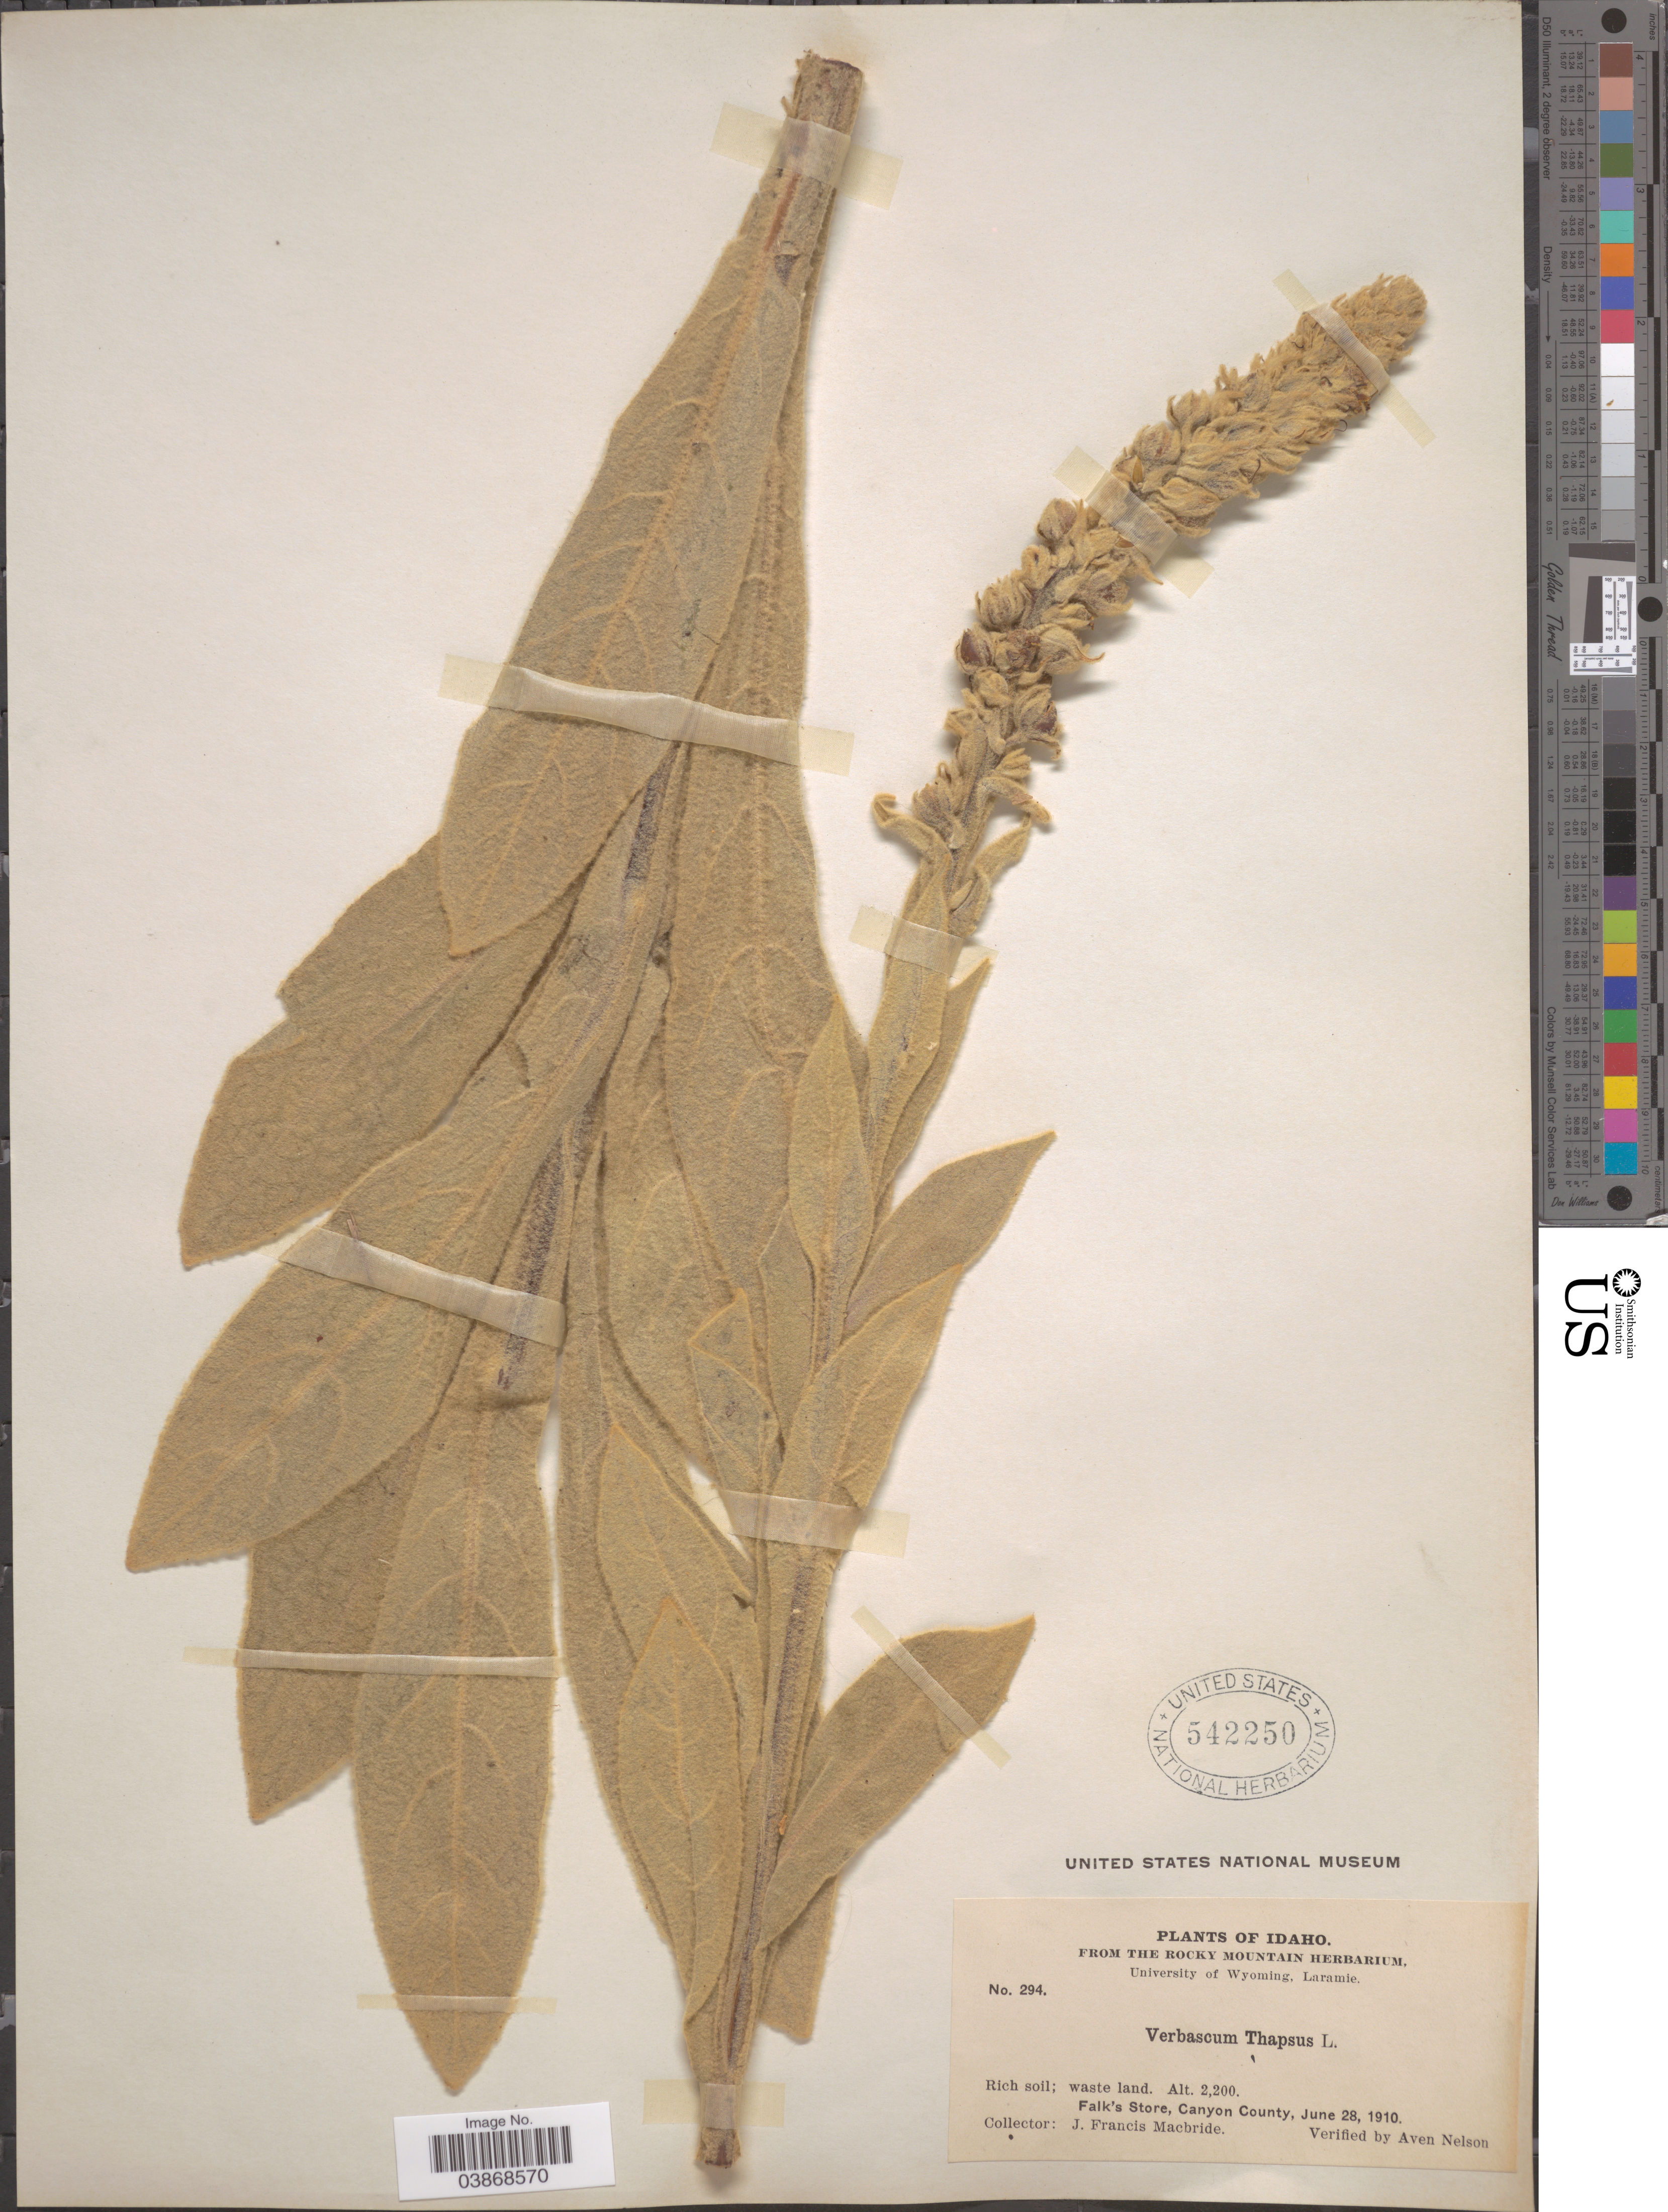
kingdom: Plantae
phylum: Tracheophyta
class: Magnoliopsida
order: Lamiales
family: Scrophulariaceae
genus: Verbascum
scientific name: Verbascum thapsus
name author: L.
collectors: J. F. Macbride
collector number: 294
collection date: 1910-06-28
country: United States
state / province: Idaho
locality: Falk's Store, Canyon County.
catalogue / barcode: US 542250